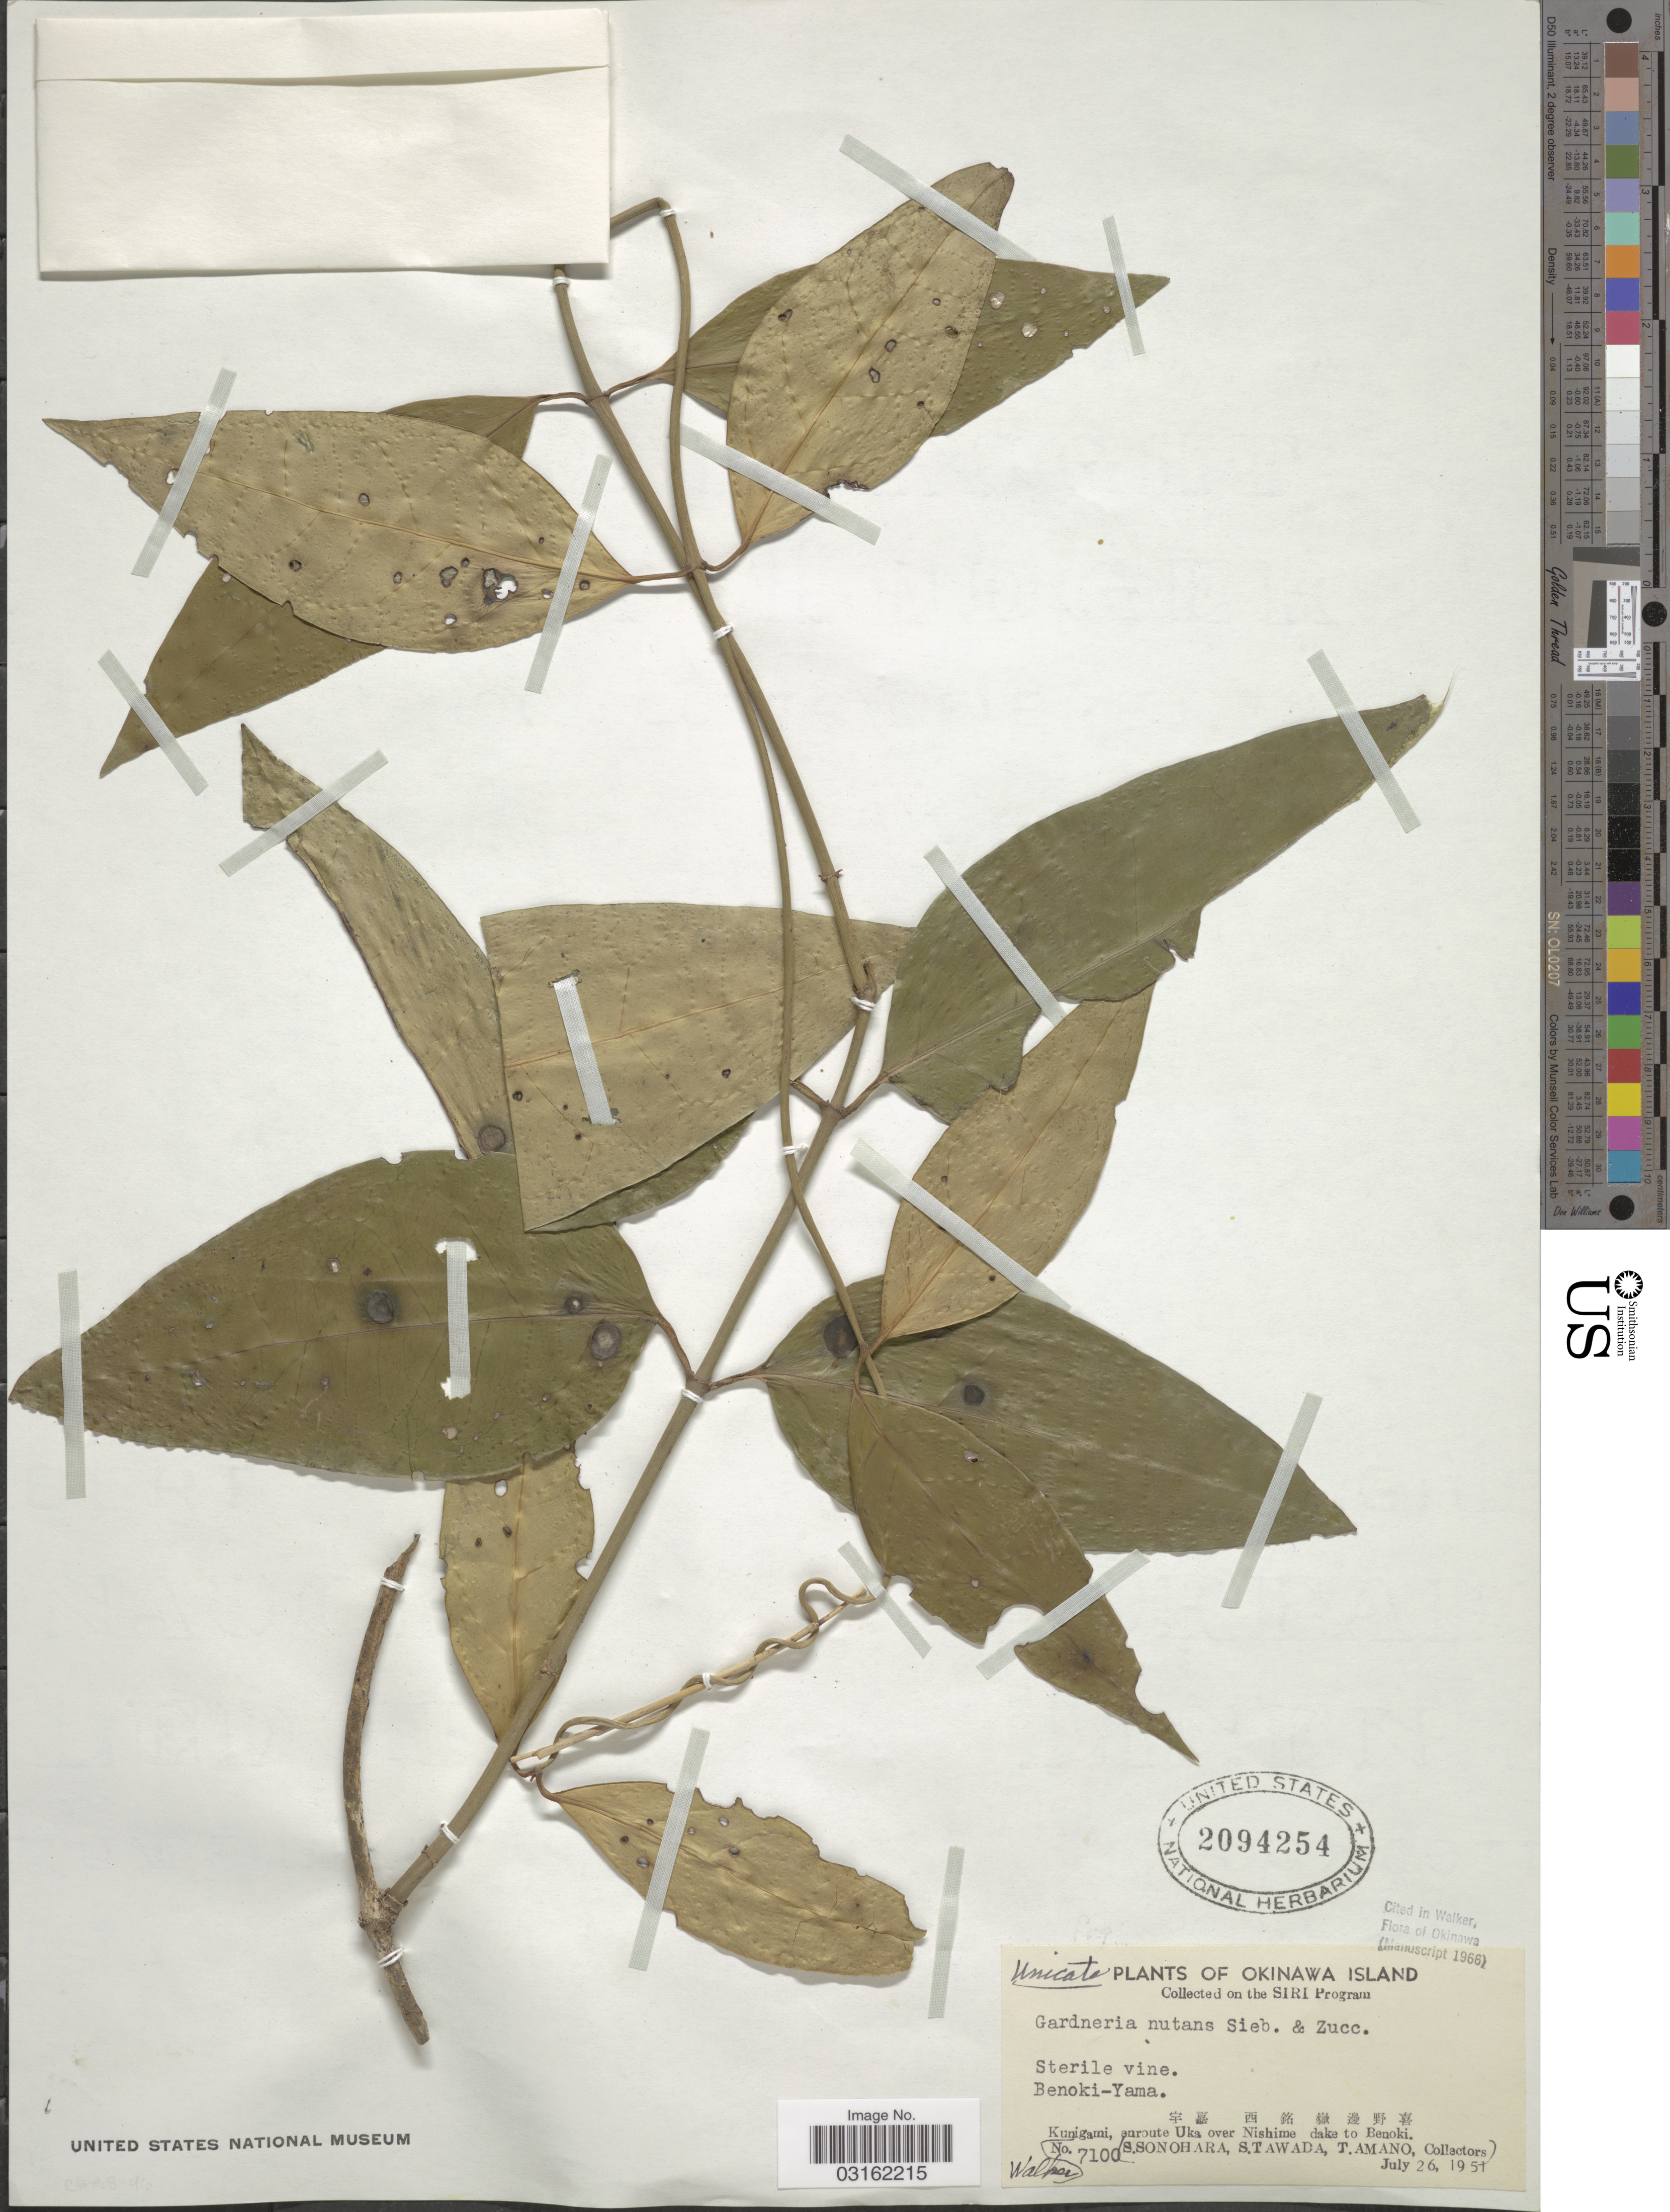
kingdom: Plantae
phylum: Tracheophyta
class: Magnoliopsida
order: Gentianales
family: Loganiaceae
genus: Gardneria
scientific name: Gardneria nutans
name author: (Zucc.) Siebold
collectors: S. Sonohara, S. Tawada & T. Amano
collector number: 7100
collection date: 1951-07-26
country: Japan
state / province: Okinawa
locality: Okinawa Island, Benoki-Yama. [Foreign script] Kunigami, enroute Uka over Nishime dake to Benoki.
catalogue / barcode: US 2094254